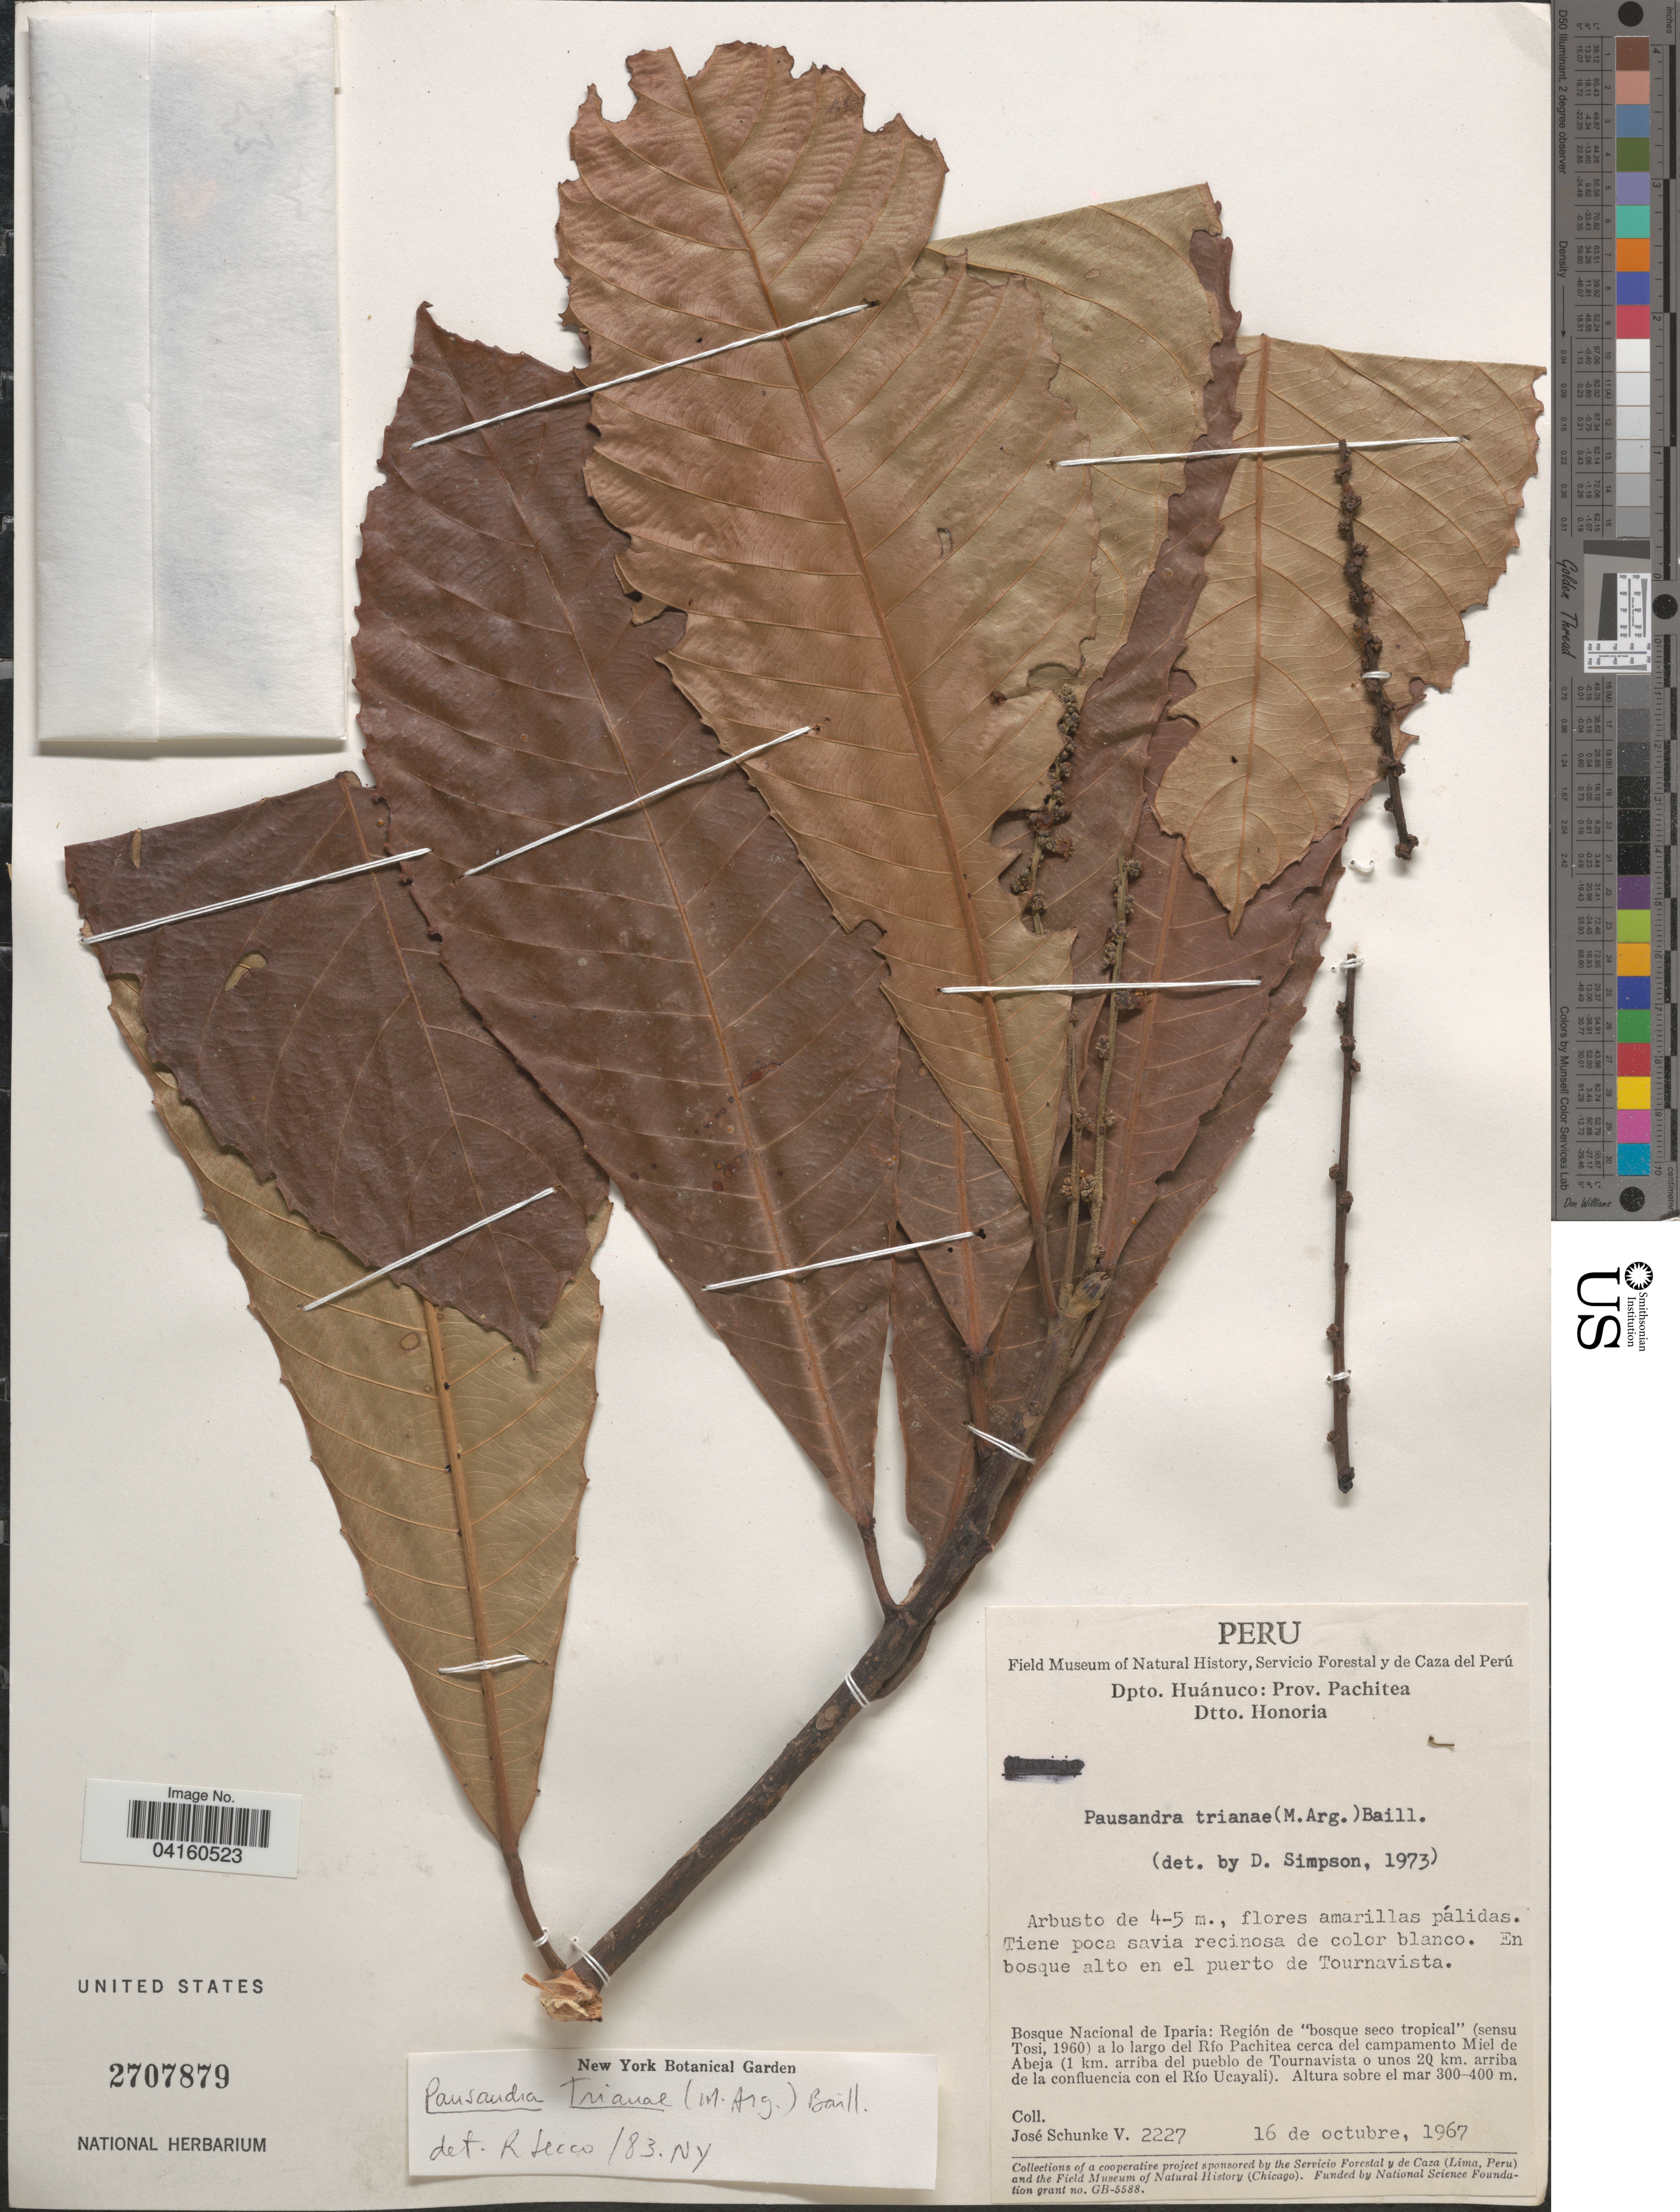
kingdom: Plantae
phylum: Tracheophyta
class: Magnoliopsida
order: Malpighiales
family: Euphorbiaceae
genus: Pausandra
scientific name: Pausandra trianae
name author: (Müll. Arg.) Baill.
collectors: J. Schunke Vigo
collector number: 2227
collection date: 1967-10-16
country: Peru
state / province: Huánuco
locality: Dpto. Huánuco: Prov. Pachitea. Dtto. Honoria. En bosque alto en el puerto de Tournavista. Bosque Nacional de Iparia: Región de "bosque seco tropical" (sensu Tosi, 1960) a lo largo del Río Pachitea cerca del campamento Miel de Abeja (1 km. arriba del puebla de Tournavista o unos 20 km. arriba de la confluencia con el Río Ucayali).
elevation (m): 300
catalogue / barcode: US 2707879